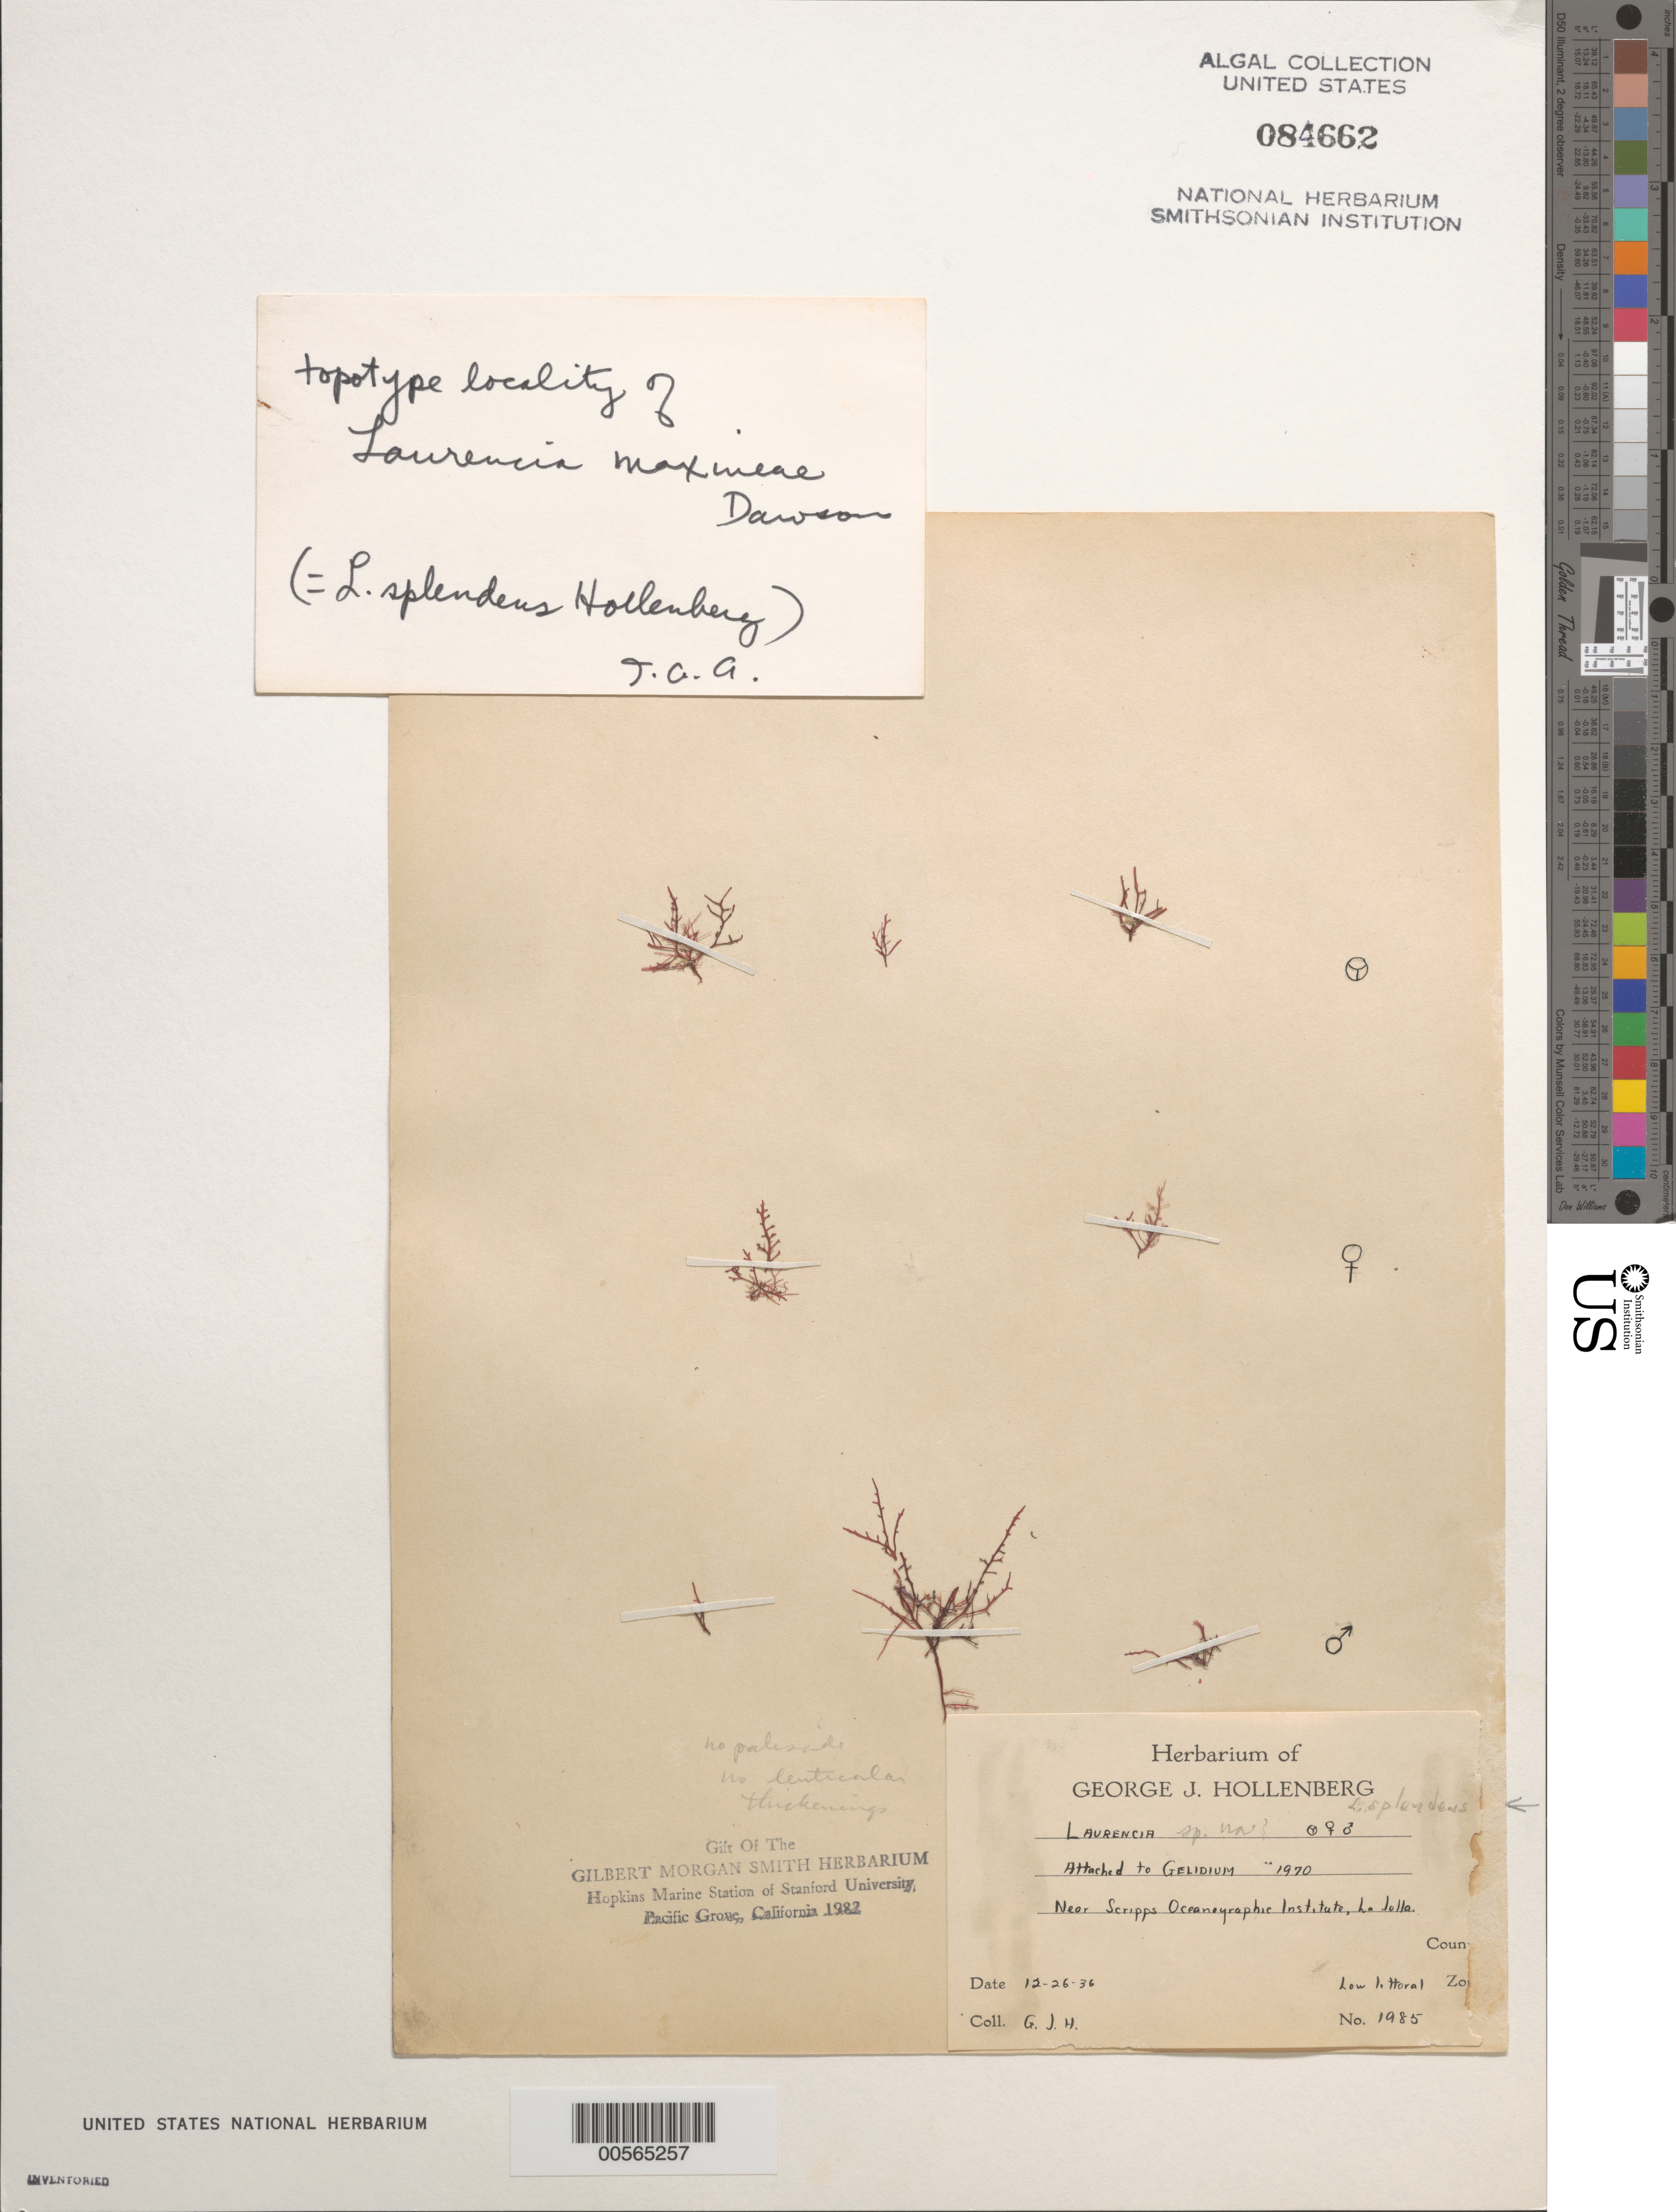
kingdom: Plantae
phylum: Rhodophyta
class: Florideophyceae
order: Ceramiales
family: Rhodomelaceae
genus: Osmundea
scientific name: Osmundea splendens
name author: (Hollenb.) K.W. Nam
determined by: Algae name updating Project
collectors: G. Hollenberg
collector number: GJH 1985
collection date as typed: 26 Dec 1936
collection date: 1936-12-26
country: United States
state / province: California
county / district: San Diego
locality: La Jolla, near Scripps Institution of Oceanography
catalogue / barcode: US 84662